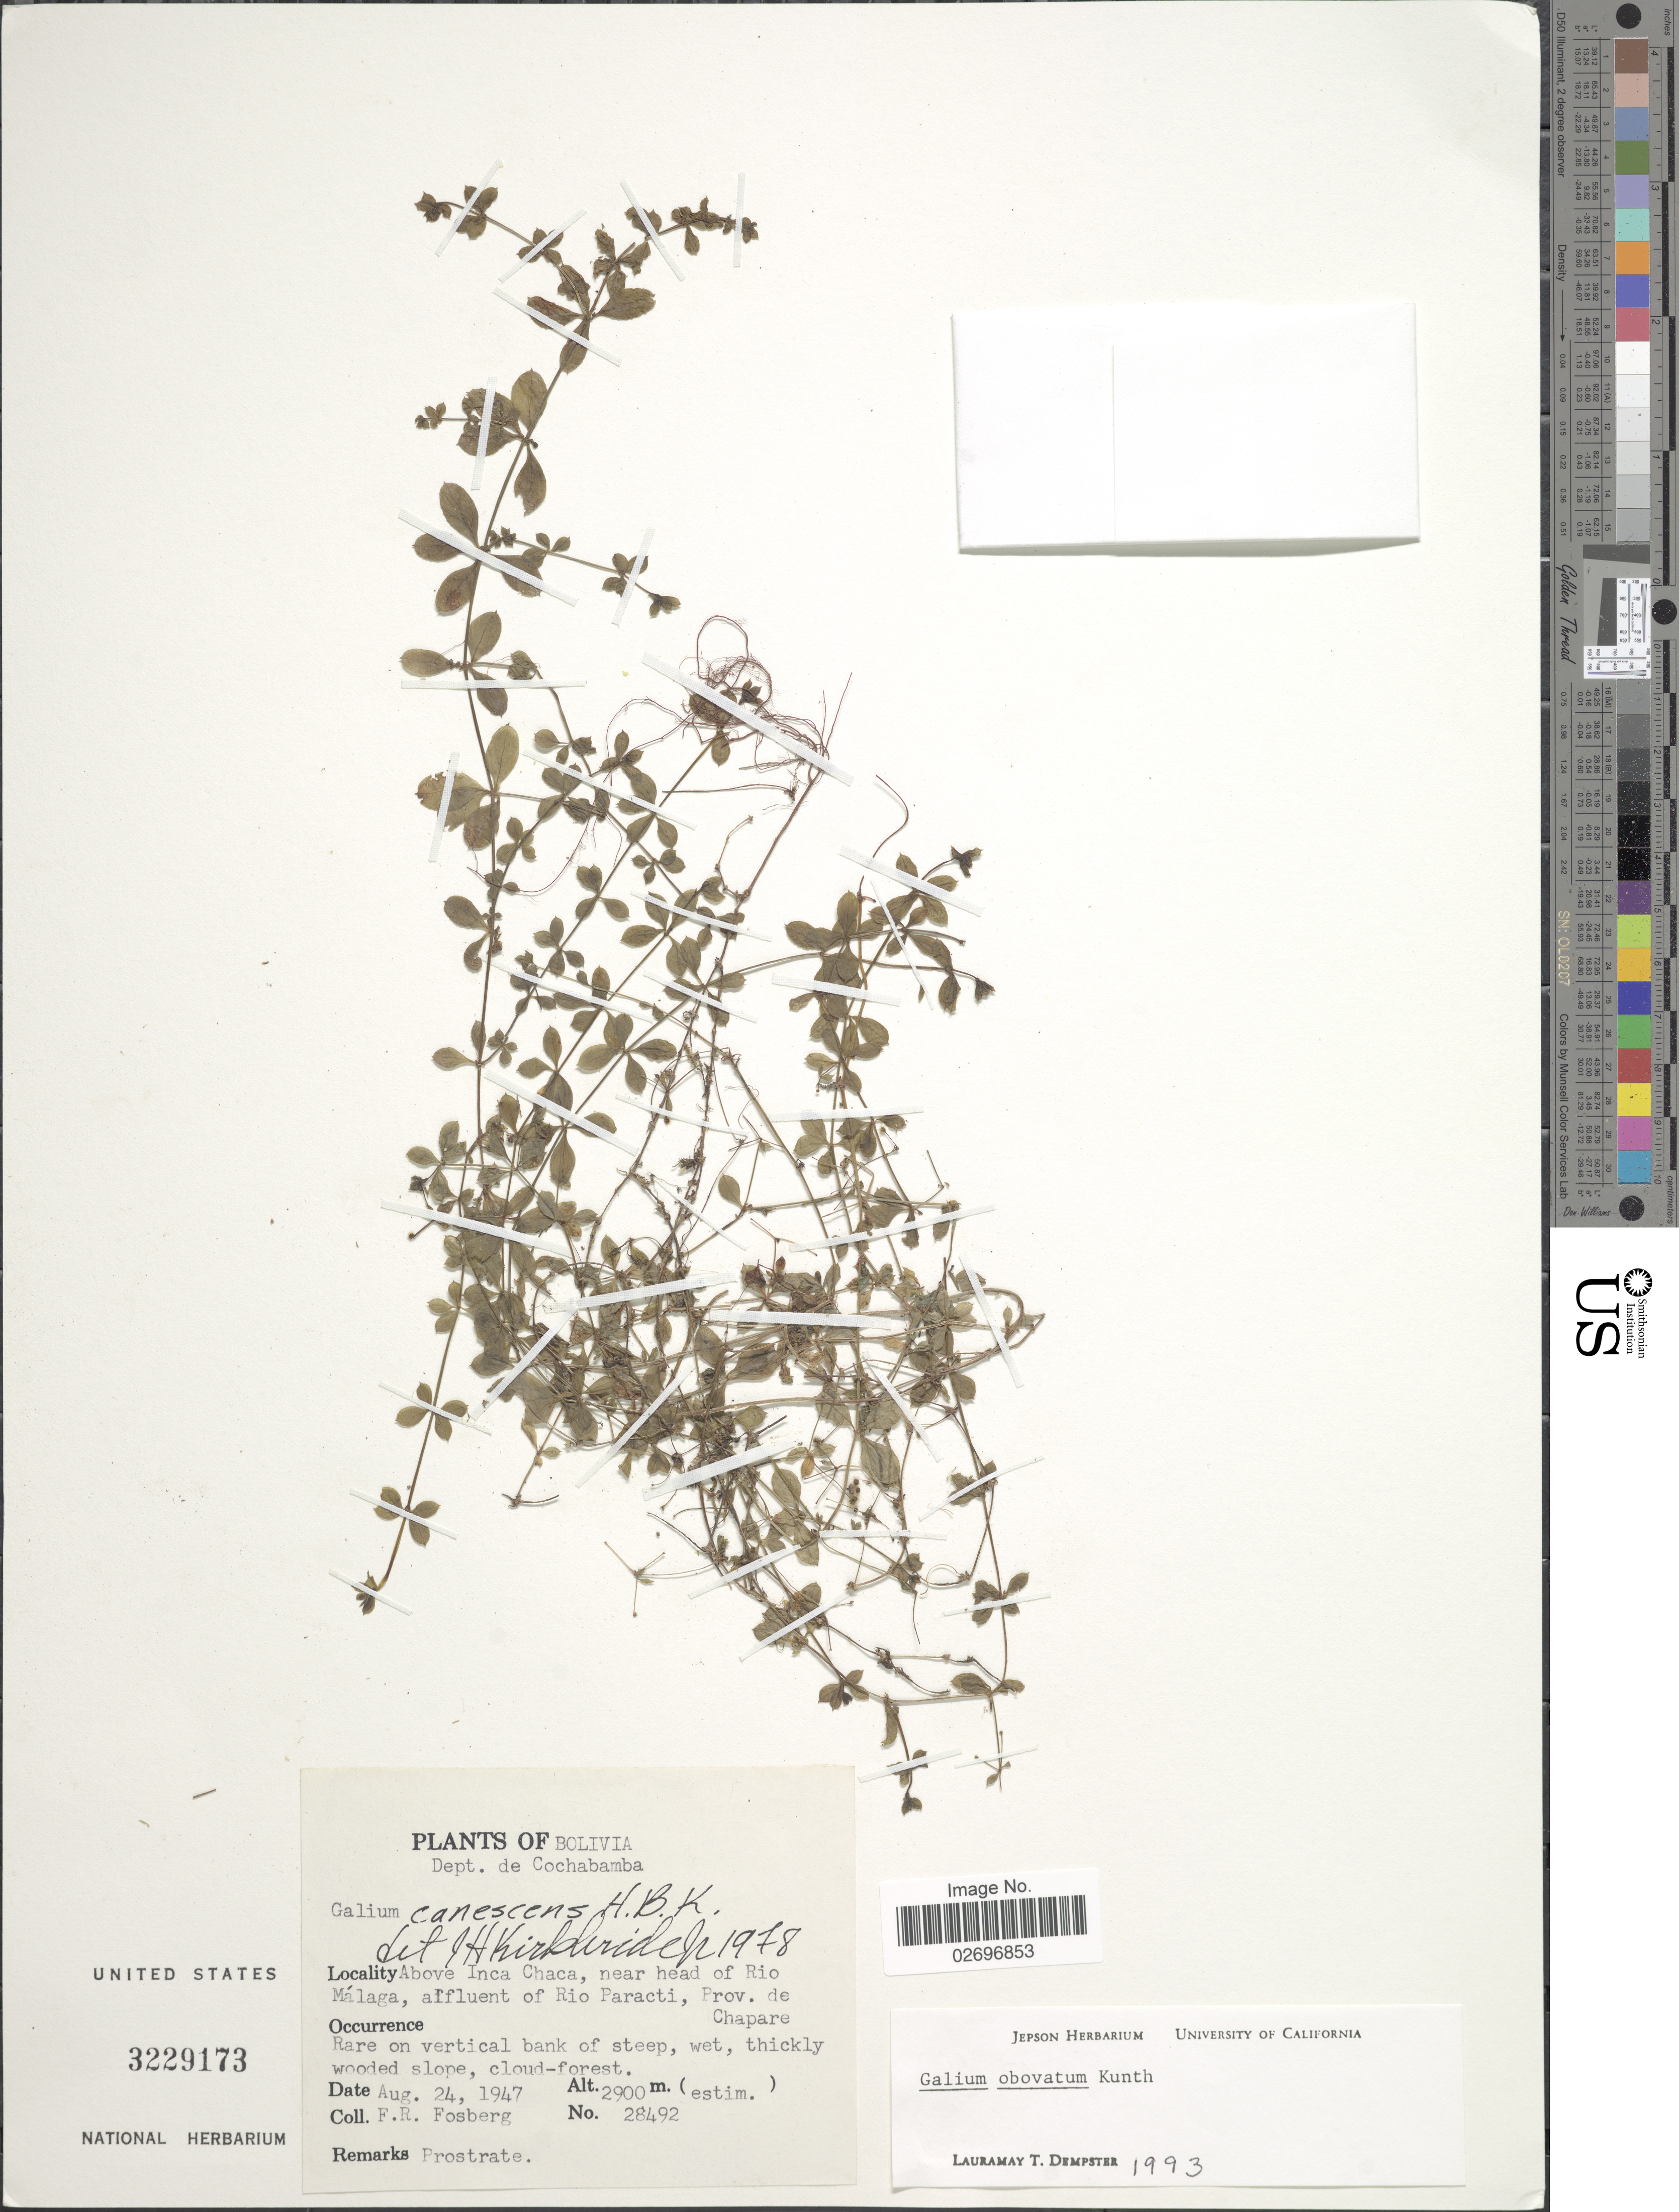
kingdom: Plantae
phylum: Tracheophyta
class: Magnoliopsida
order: Gentianales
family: Rubiaceae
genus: Galium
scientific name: Galium obovatum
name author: Kunth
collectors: F. R. Fosberg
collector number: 28492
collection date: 1947-08-24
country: Bolivia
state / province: Cochabamba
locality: Above Inca Chaca, near head of Rio Malaga, affluent of Rio Paracti, Prov. de Chapare, rare on vertical bank of steep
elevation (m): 2900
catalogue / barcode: US 3229173